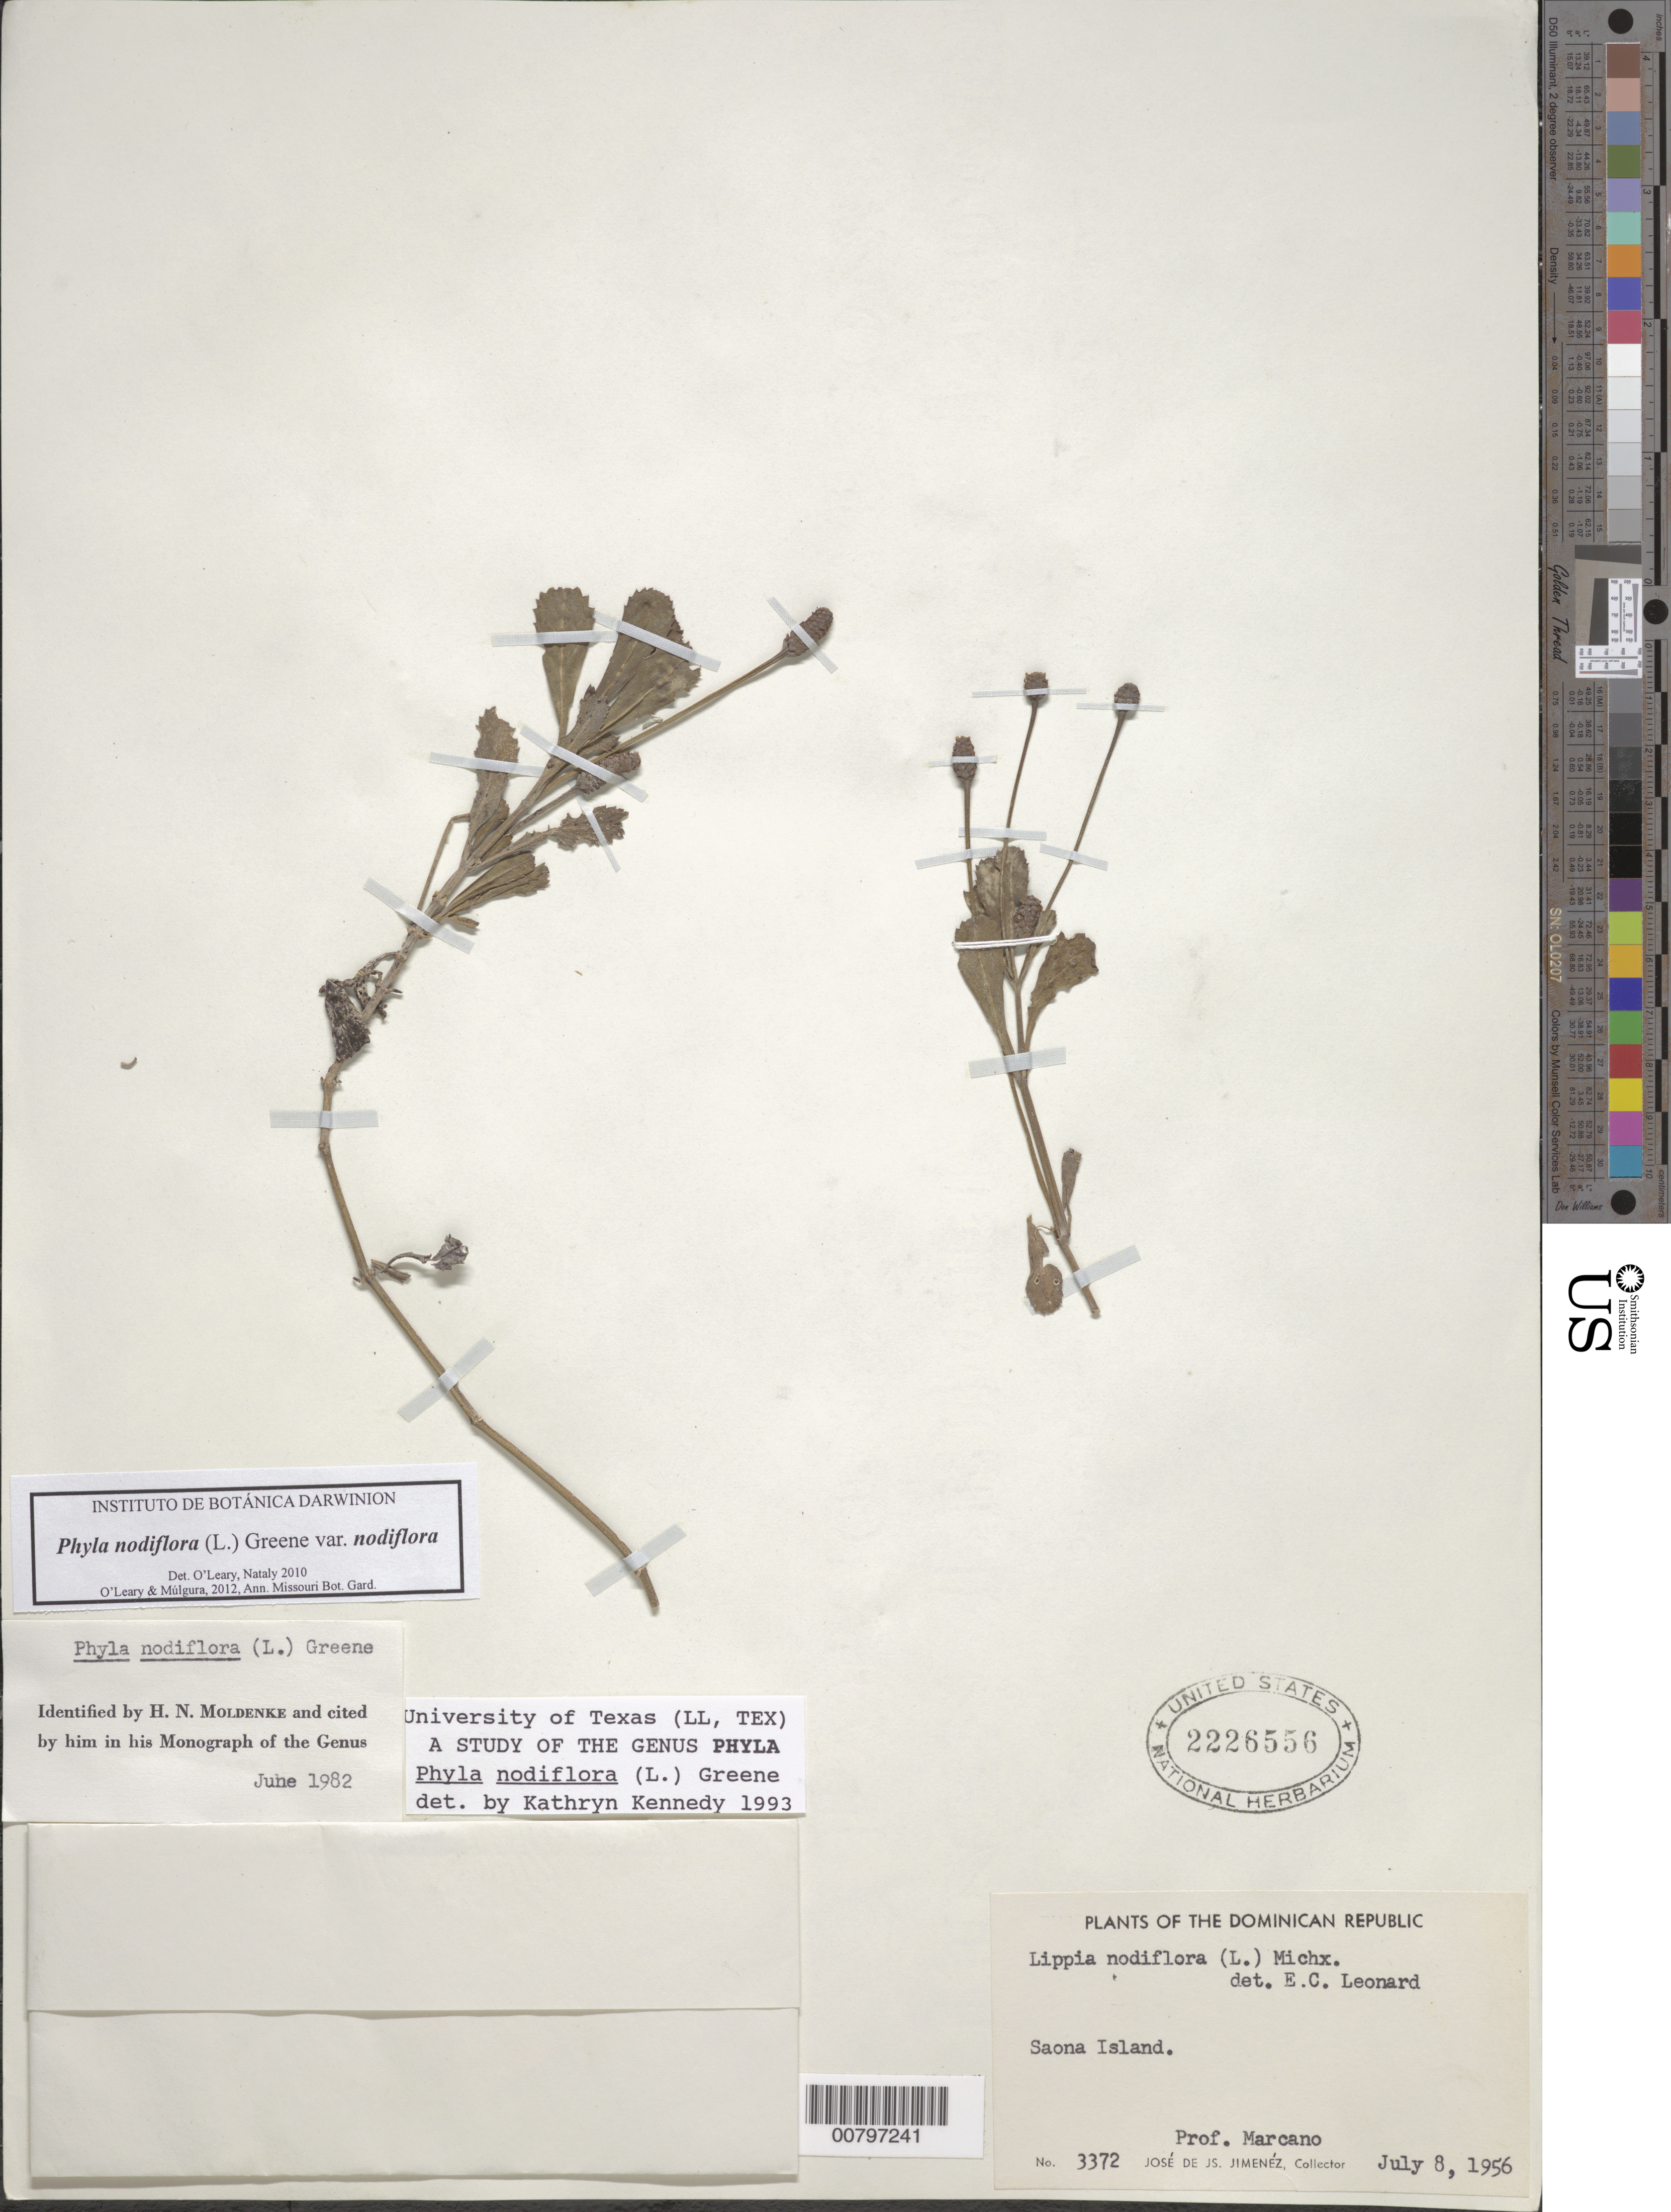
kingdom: Plantae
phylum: Tracheophyta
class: Magnoliopsida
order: Lamiales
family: Verbenaceae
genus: Phyla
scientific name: Phyla nodiflora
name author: (L.) Greene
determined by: Kennedy, K.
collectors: J. J. Jiménez Almonte & E. J. Marcano F.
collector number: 3372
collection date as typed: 08 Jul 1956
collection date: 1956-07-08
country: Dominican Republic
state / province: La Altagracia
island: Hispaniola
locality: Saona Island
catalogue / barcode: US 2226556